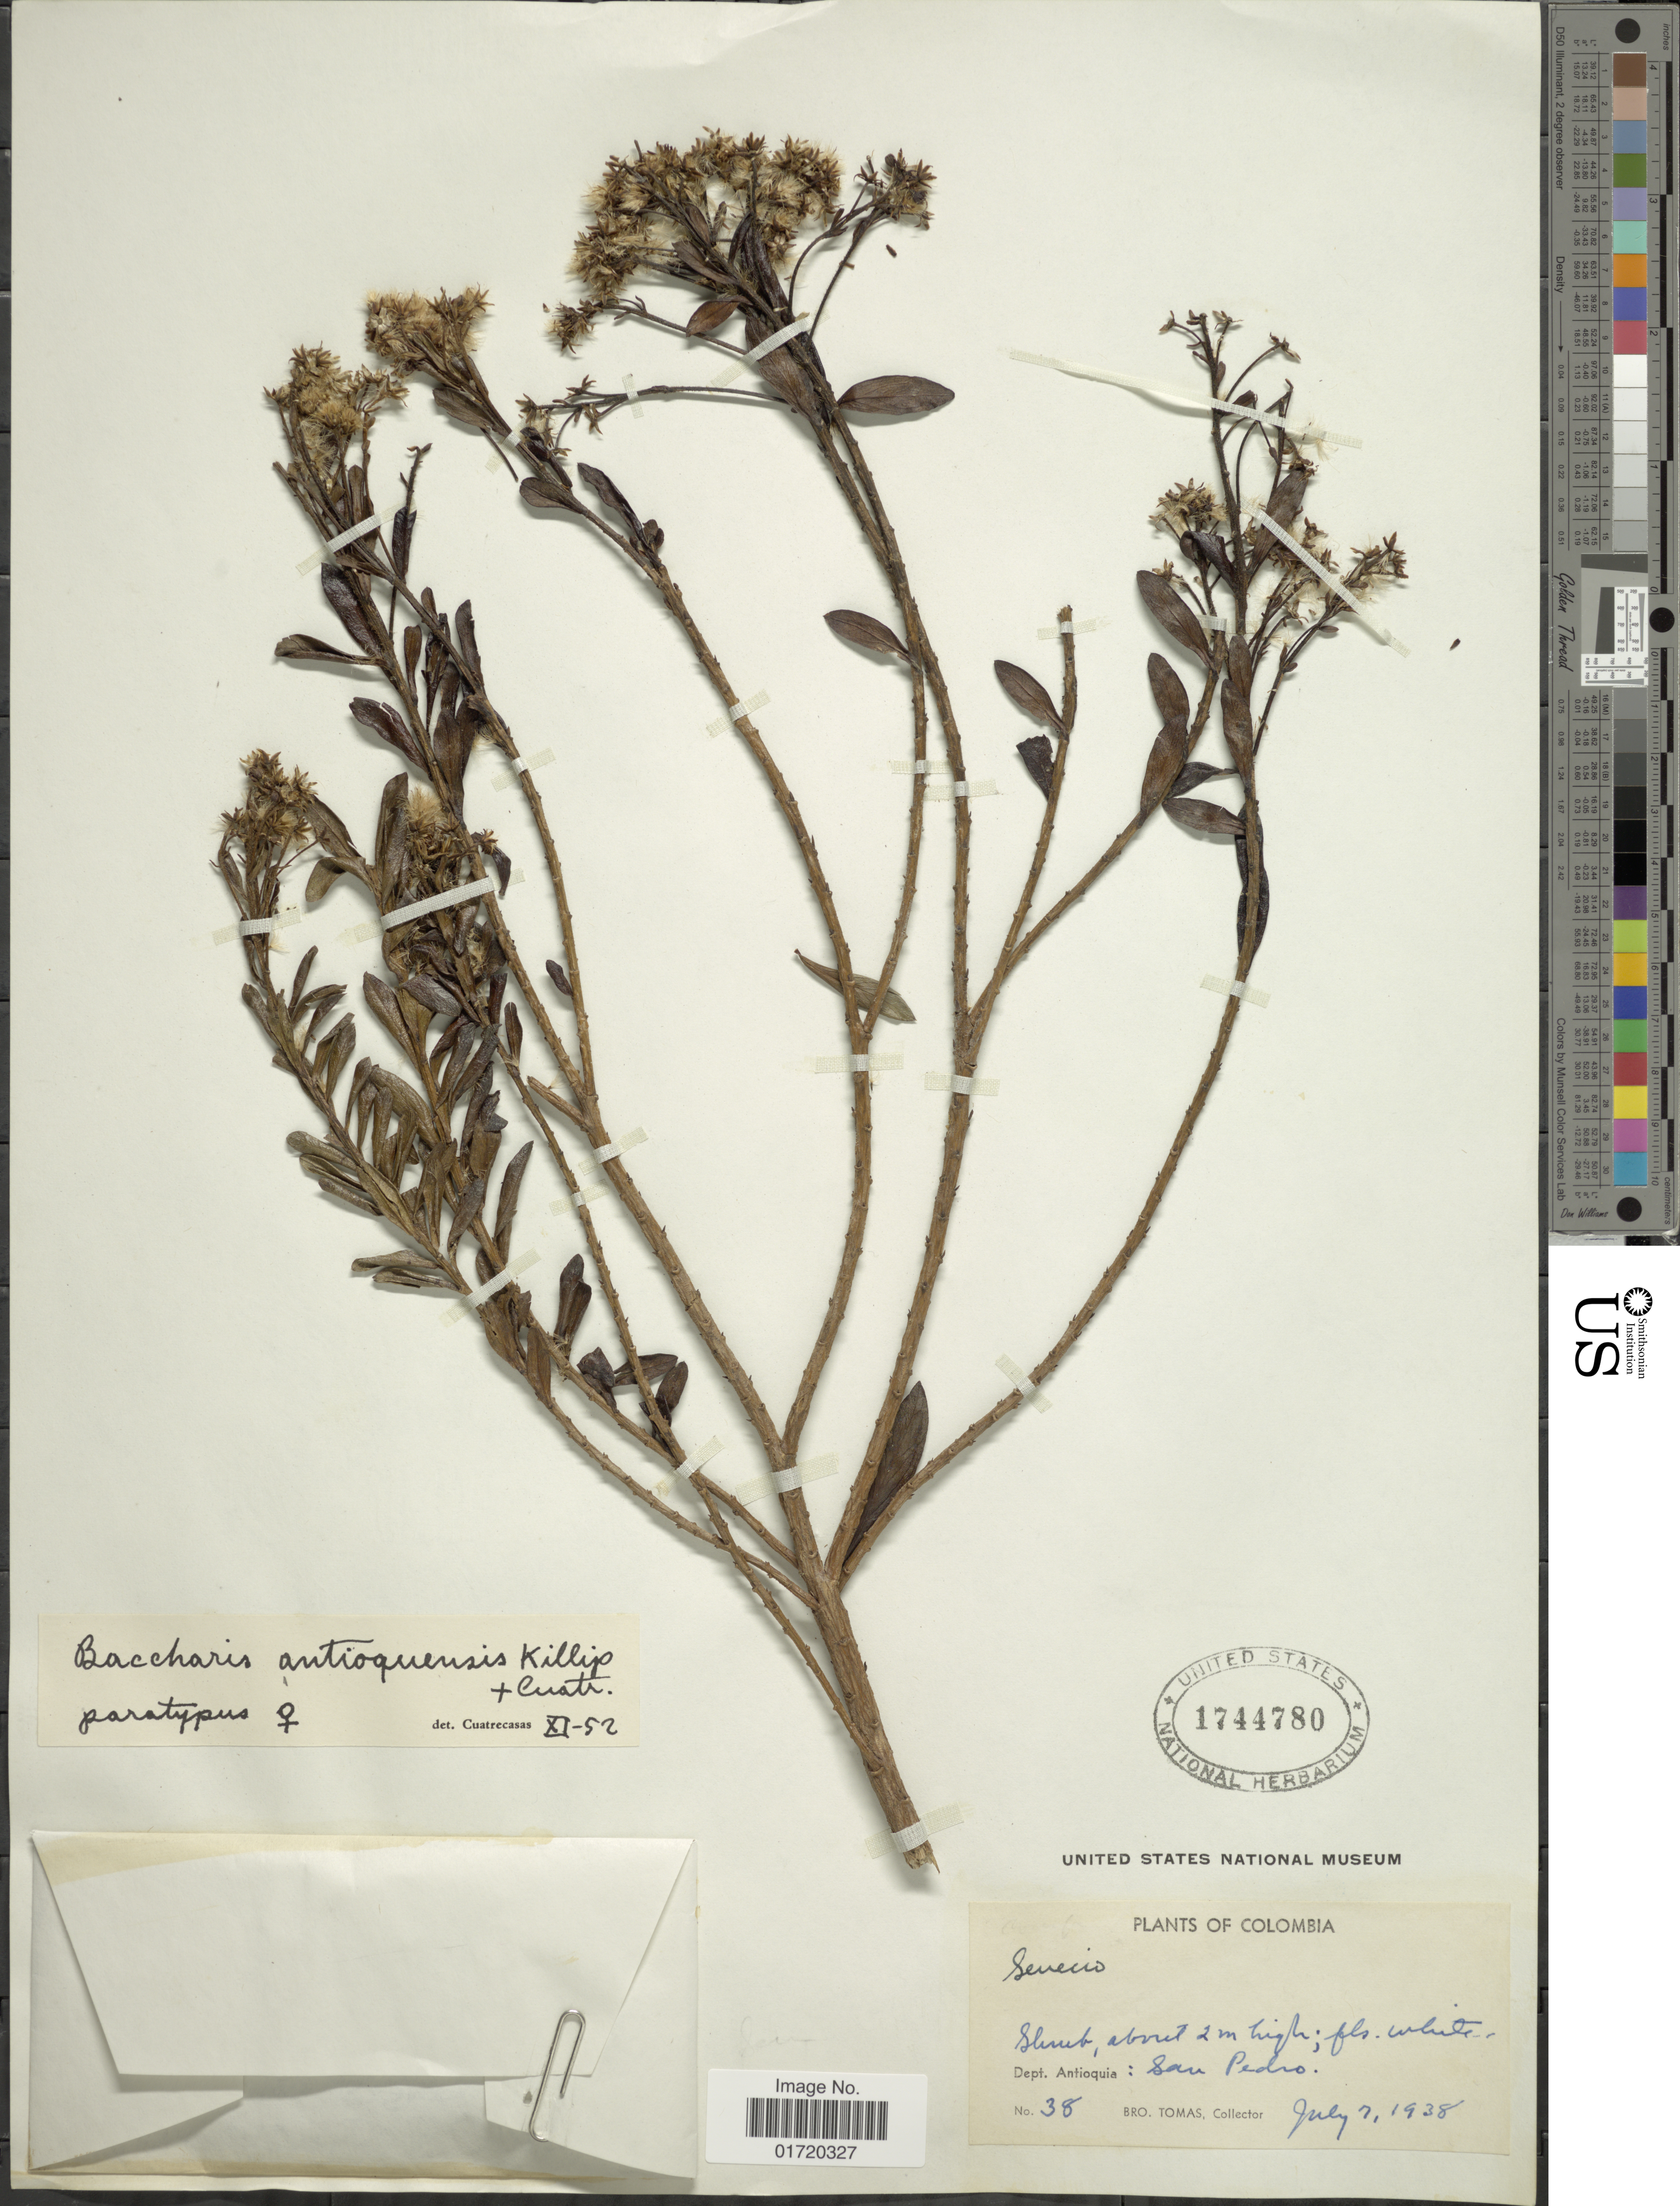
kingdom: Plantae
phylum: Tracheophyta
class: Magnoliopsida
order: Asterales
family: Asteraceae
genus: Baccharis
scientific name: Baccharis antioquensis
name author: Killip & Cuatrec.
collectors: B. Tomas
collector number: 38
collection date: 1938-07-07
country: Colombia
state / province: Antioquia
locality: San Pedro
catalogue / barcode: US 1744780